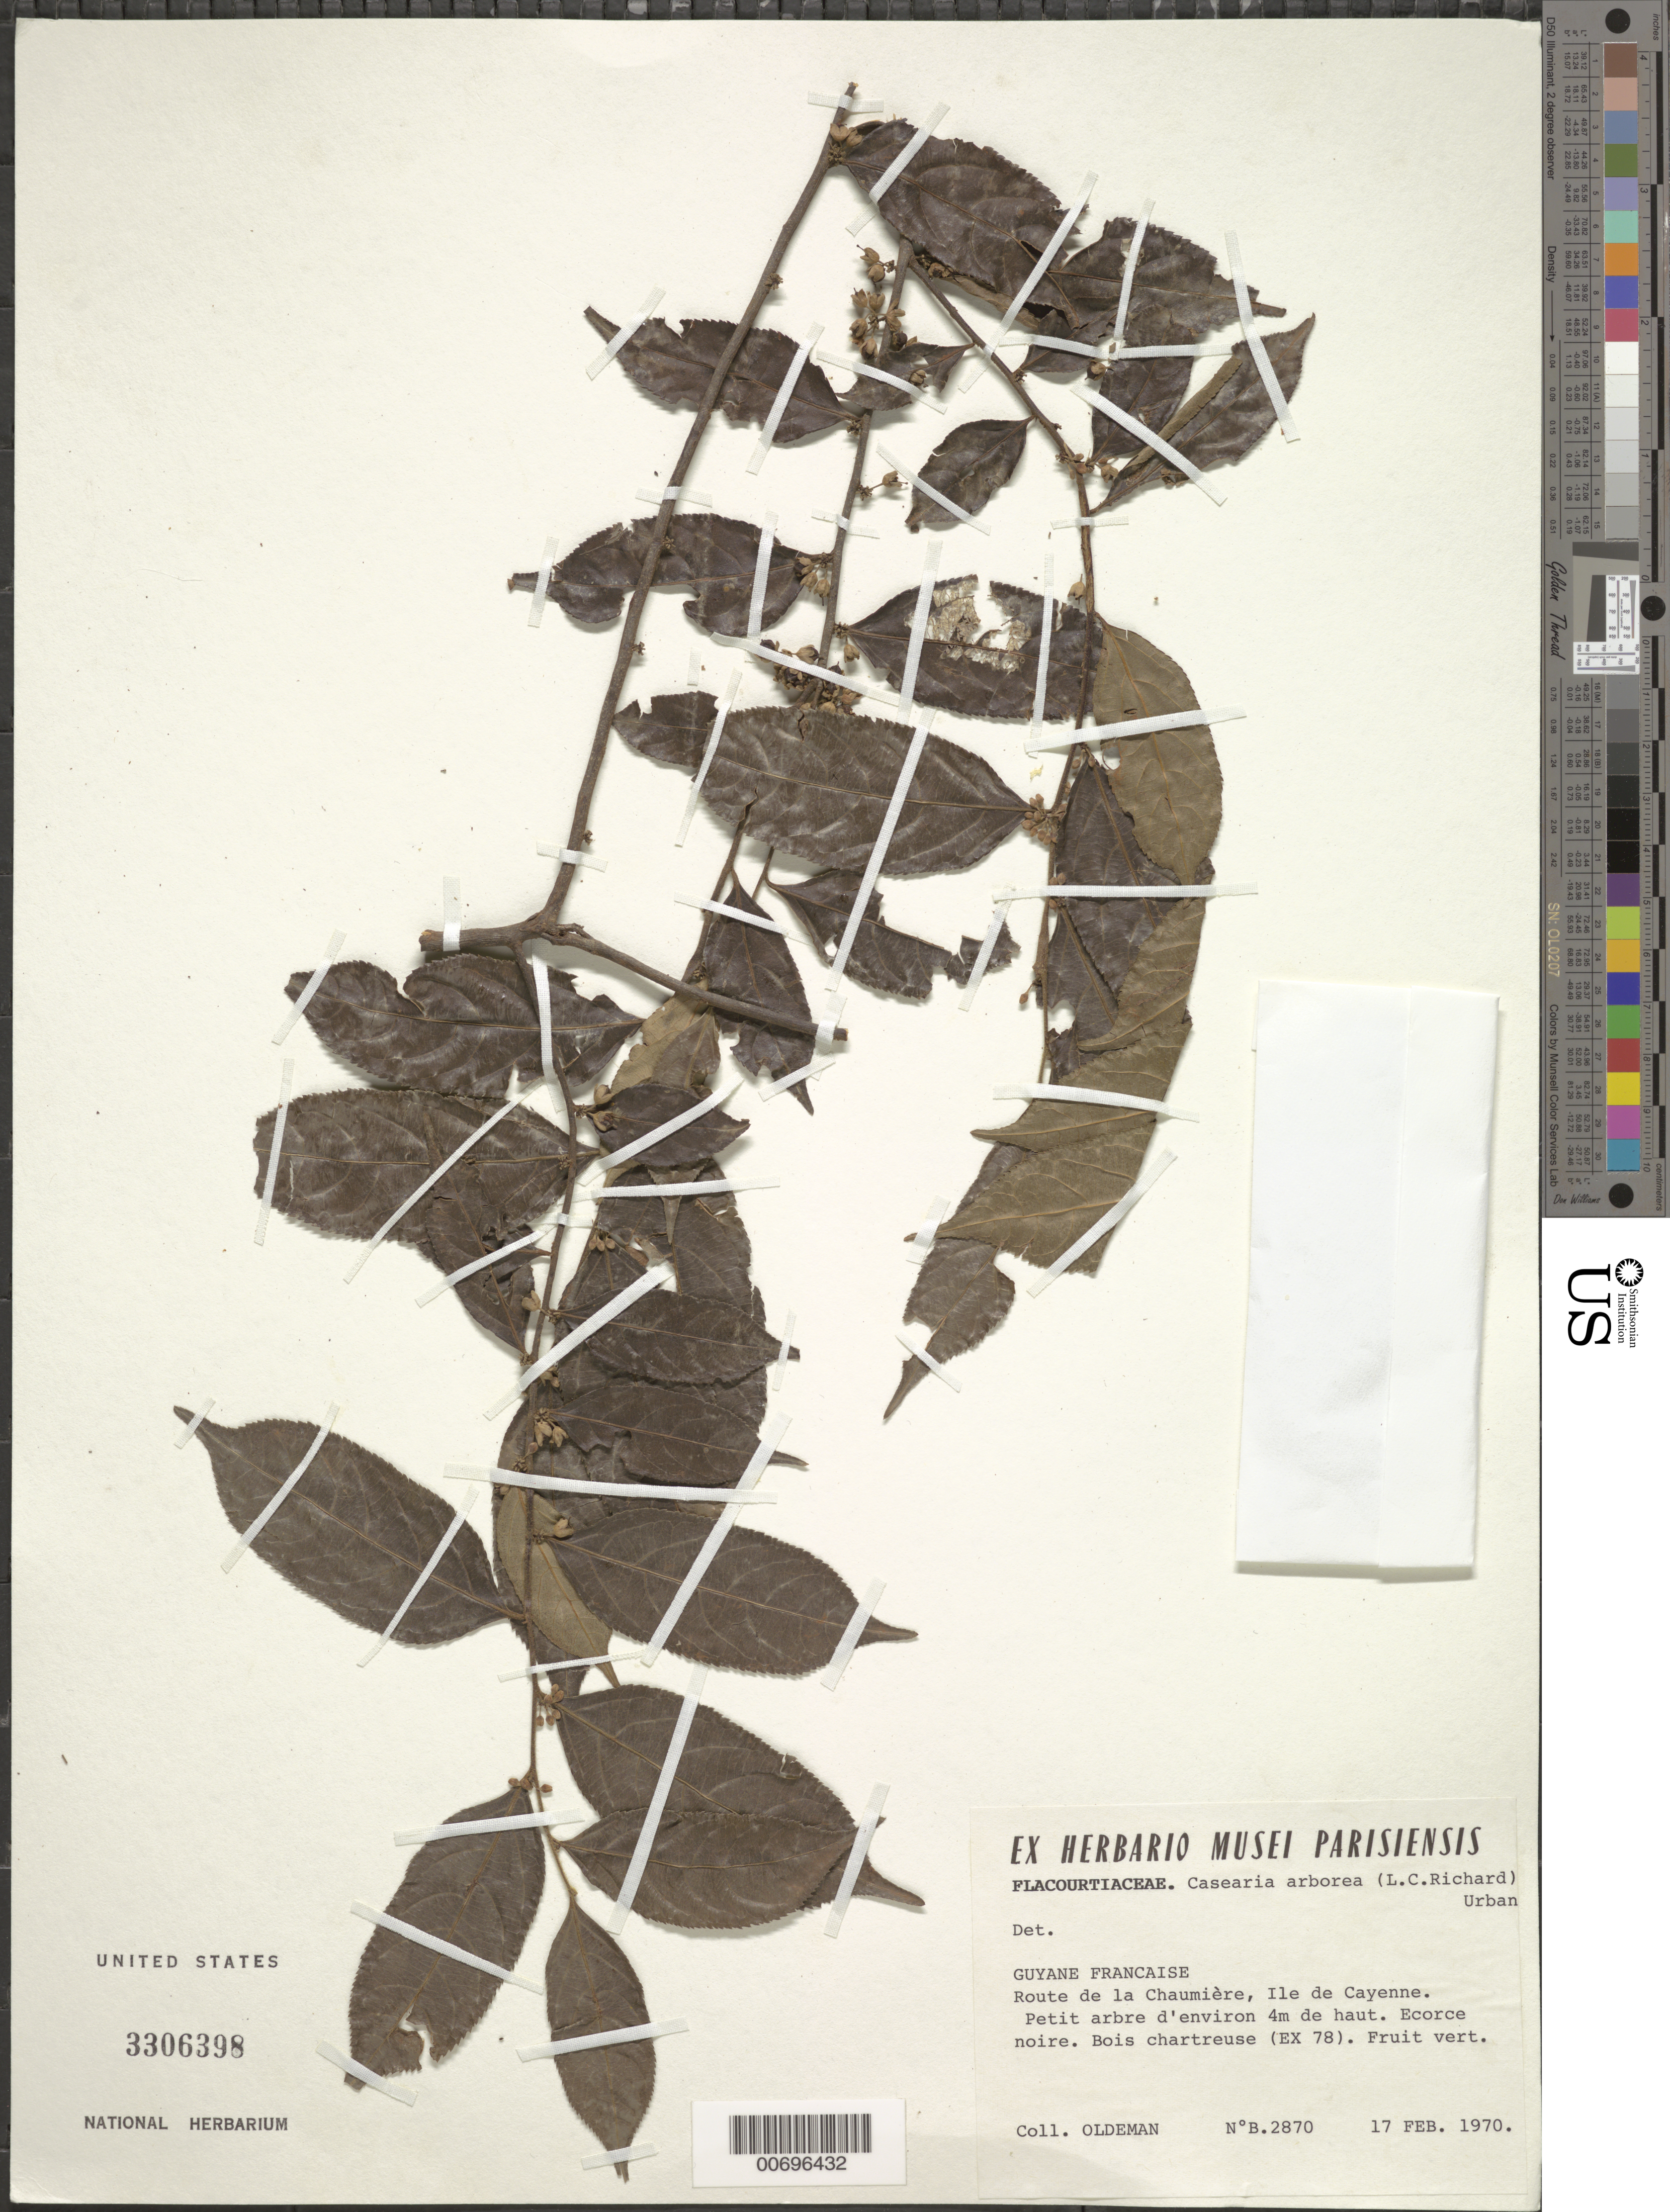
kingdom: Plantae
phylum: Tracheophyta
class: Magnoliopsida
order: Malpighiales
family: Salicaceae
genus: Casearia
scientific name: Casearia arborea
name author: (Rich.) Urb.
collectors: R. Oldeman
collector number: B 2870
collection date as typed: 17-Feb-70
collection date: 1970-02-17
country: French Guiana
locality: Route de la Chaumiere, Ile de Cayenne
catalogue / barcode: US 3306398